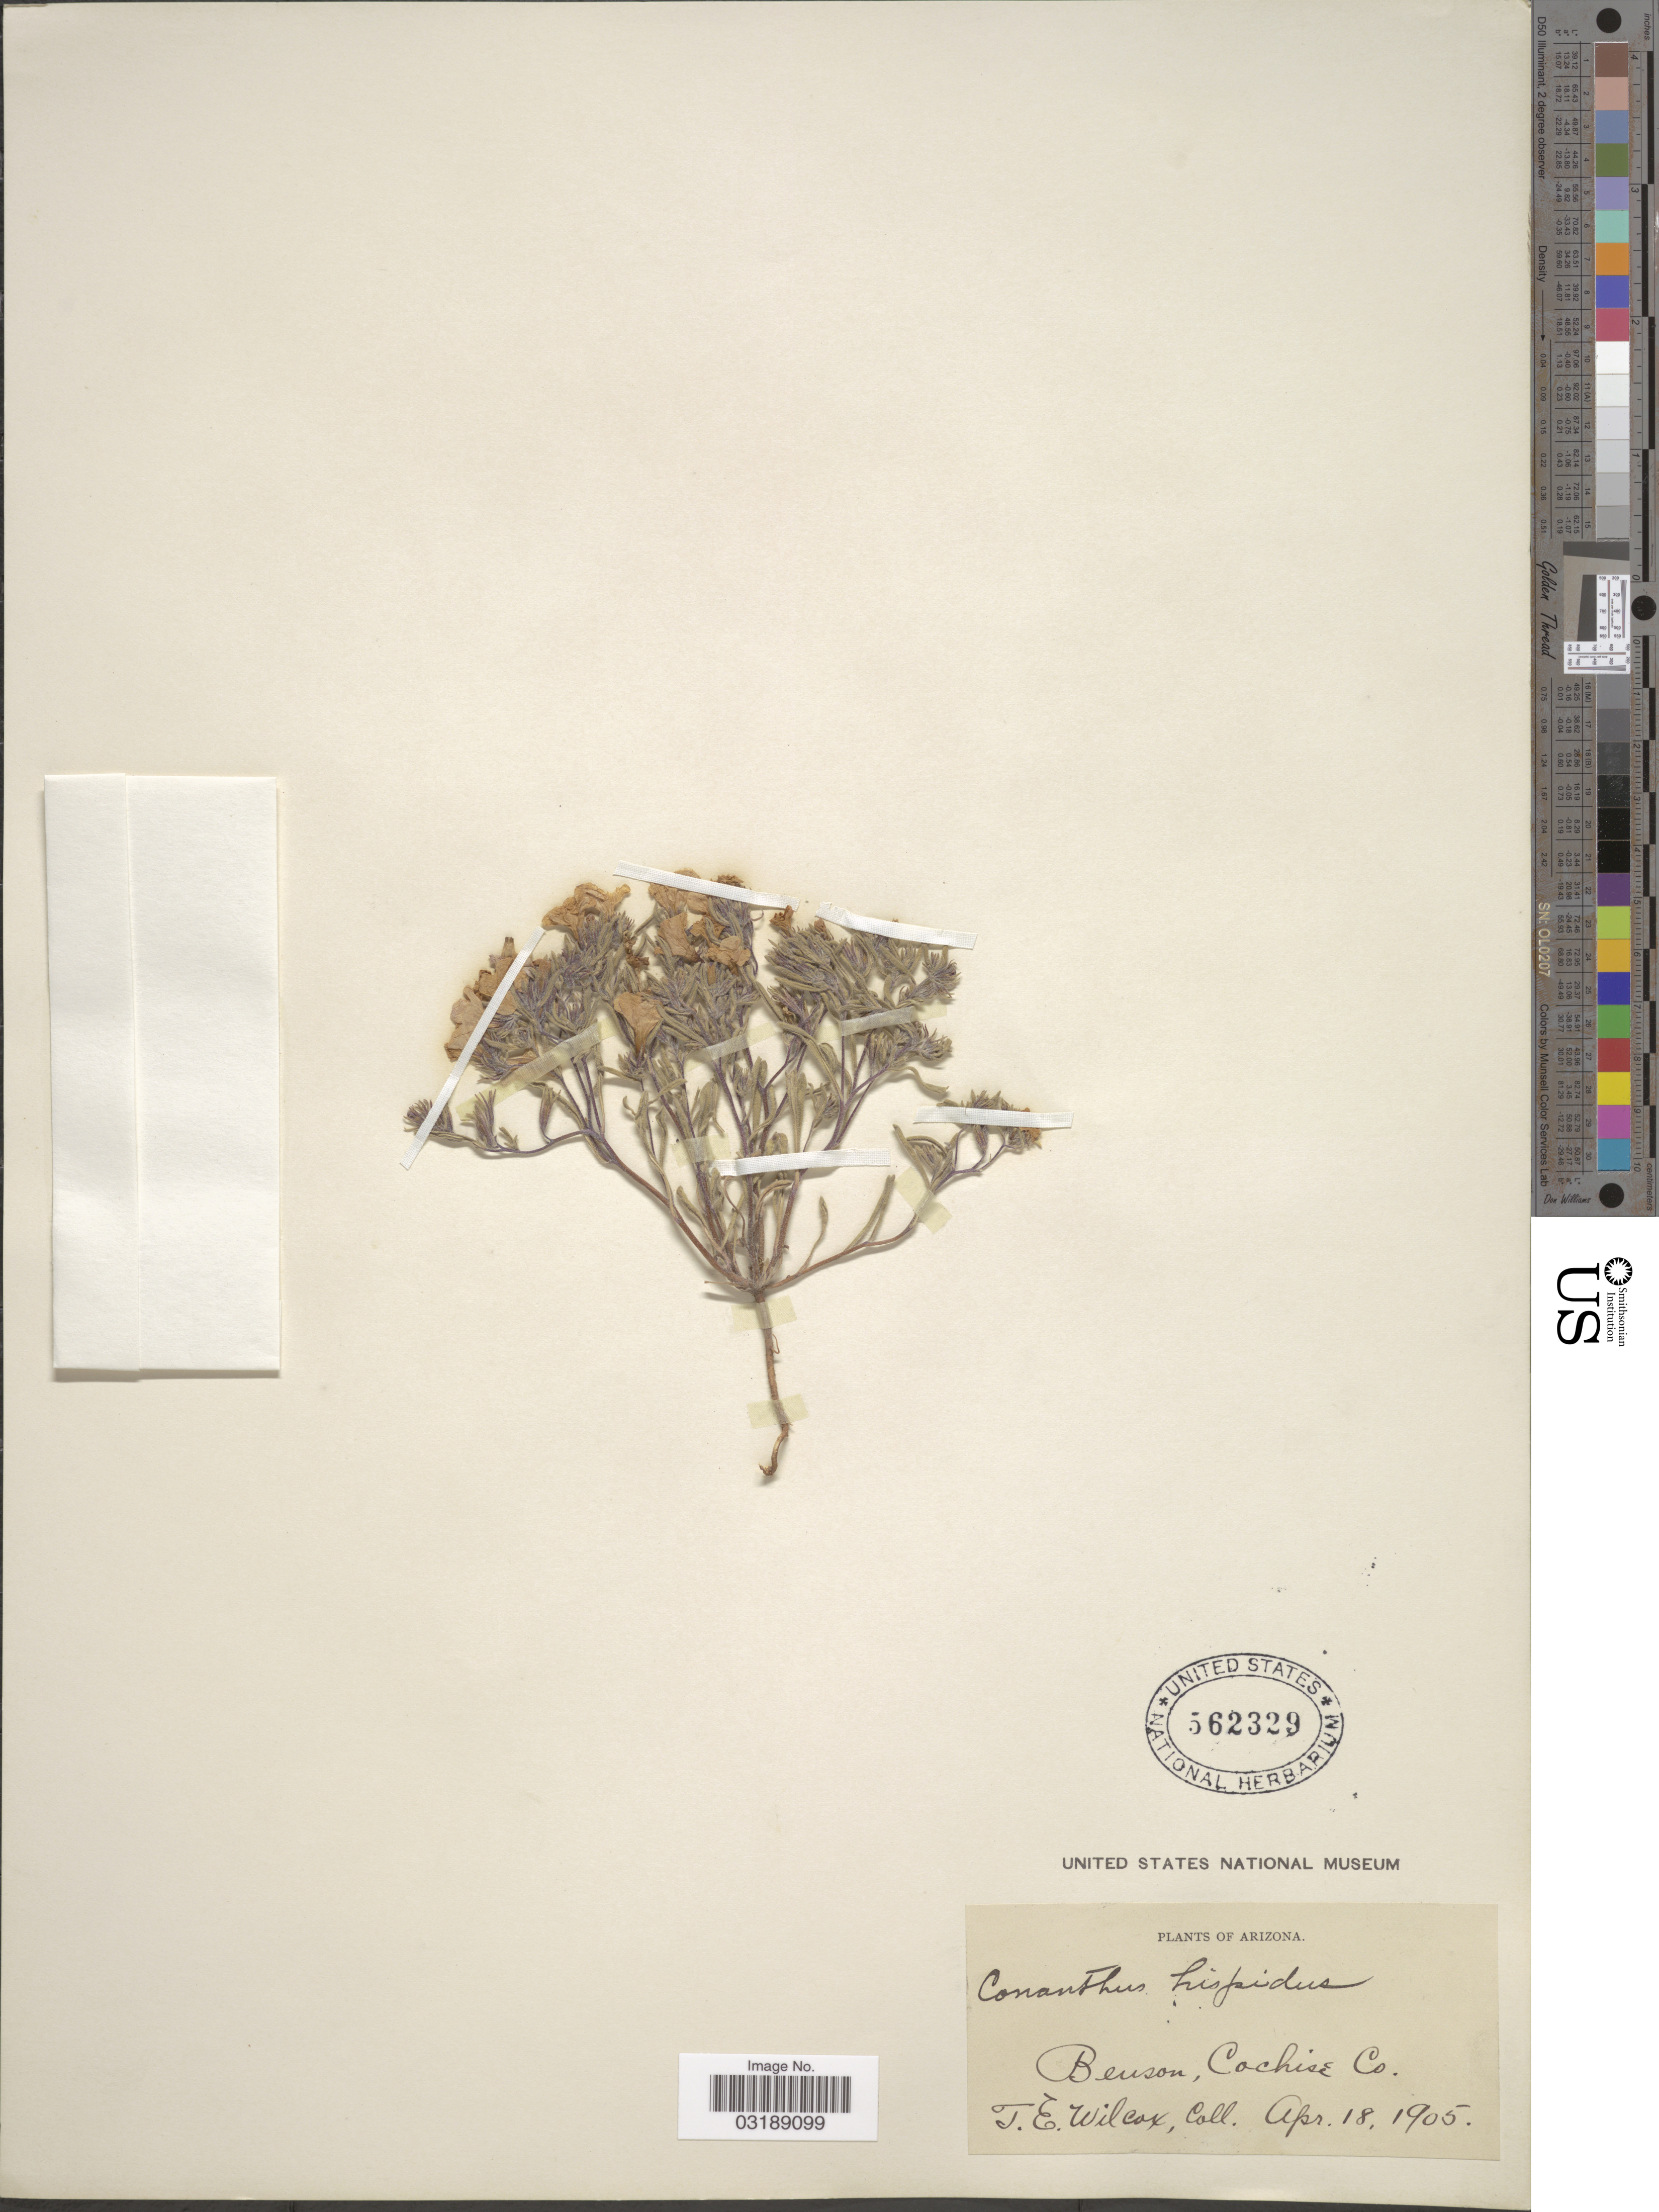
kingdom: Plantae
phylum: Tracheophyta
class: Magnoliopsida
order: Boraginales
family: Namaceae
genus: Nama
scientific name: Nama hispida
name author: A. Gray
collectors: T. E. Wilcox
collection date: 1905-04-18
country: United States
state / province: Arizona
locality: Benson, Cochise Co.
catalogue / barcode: US 562329